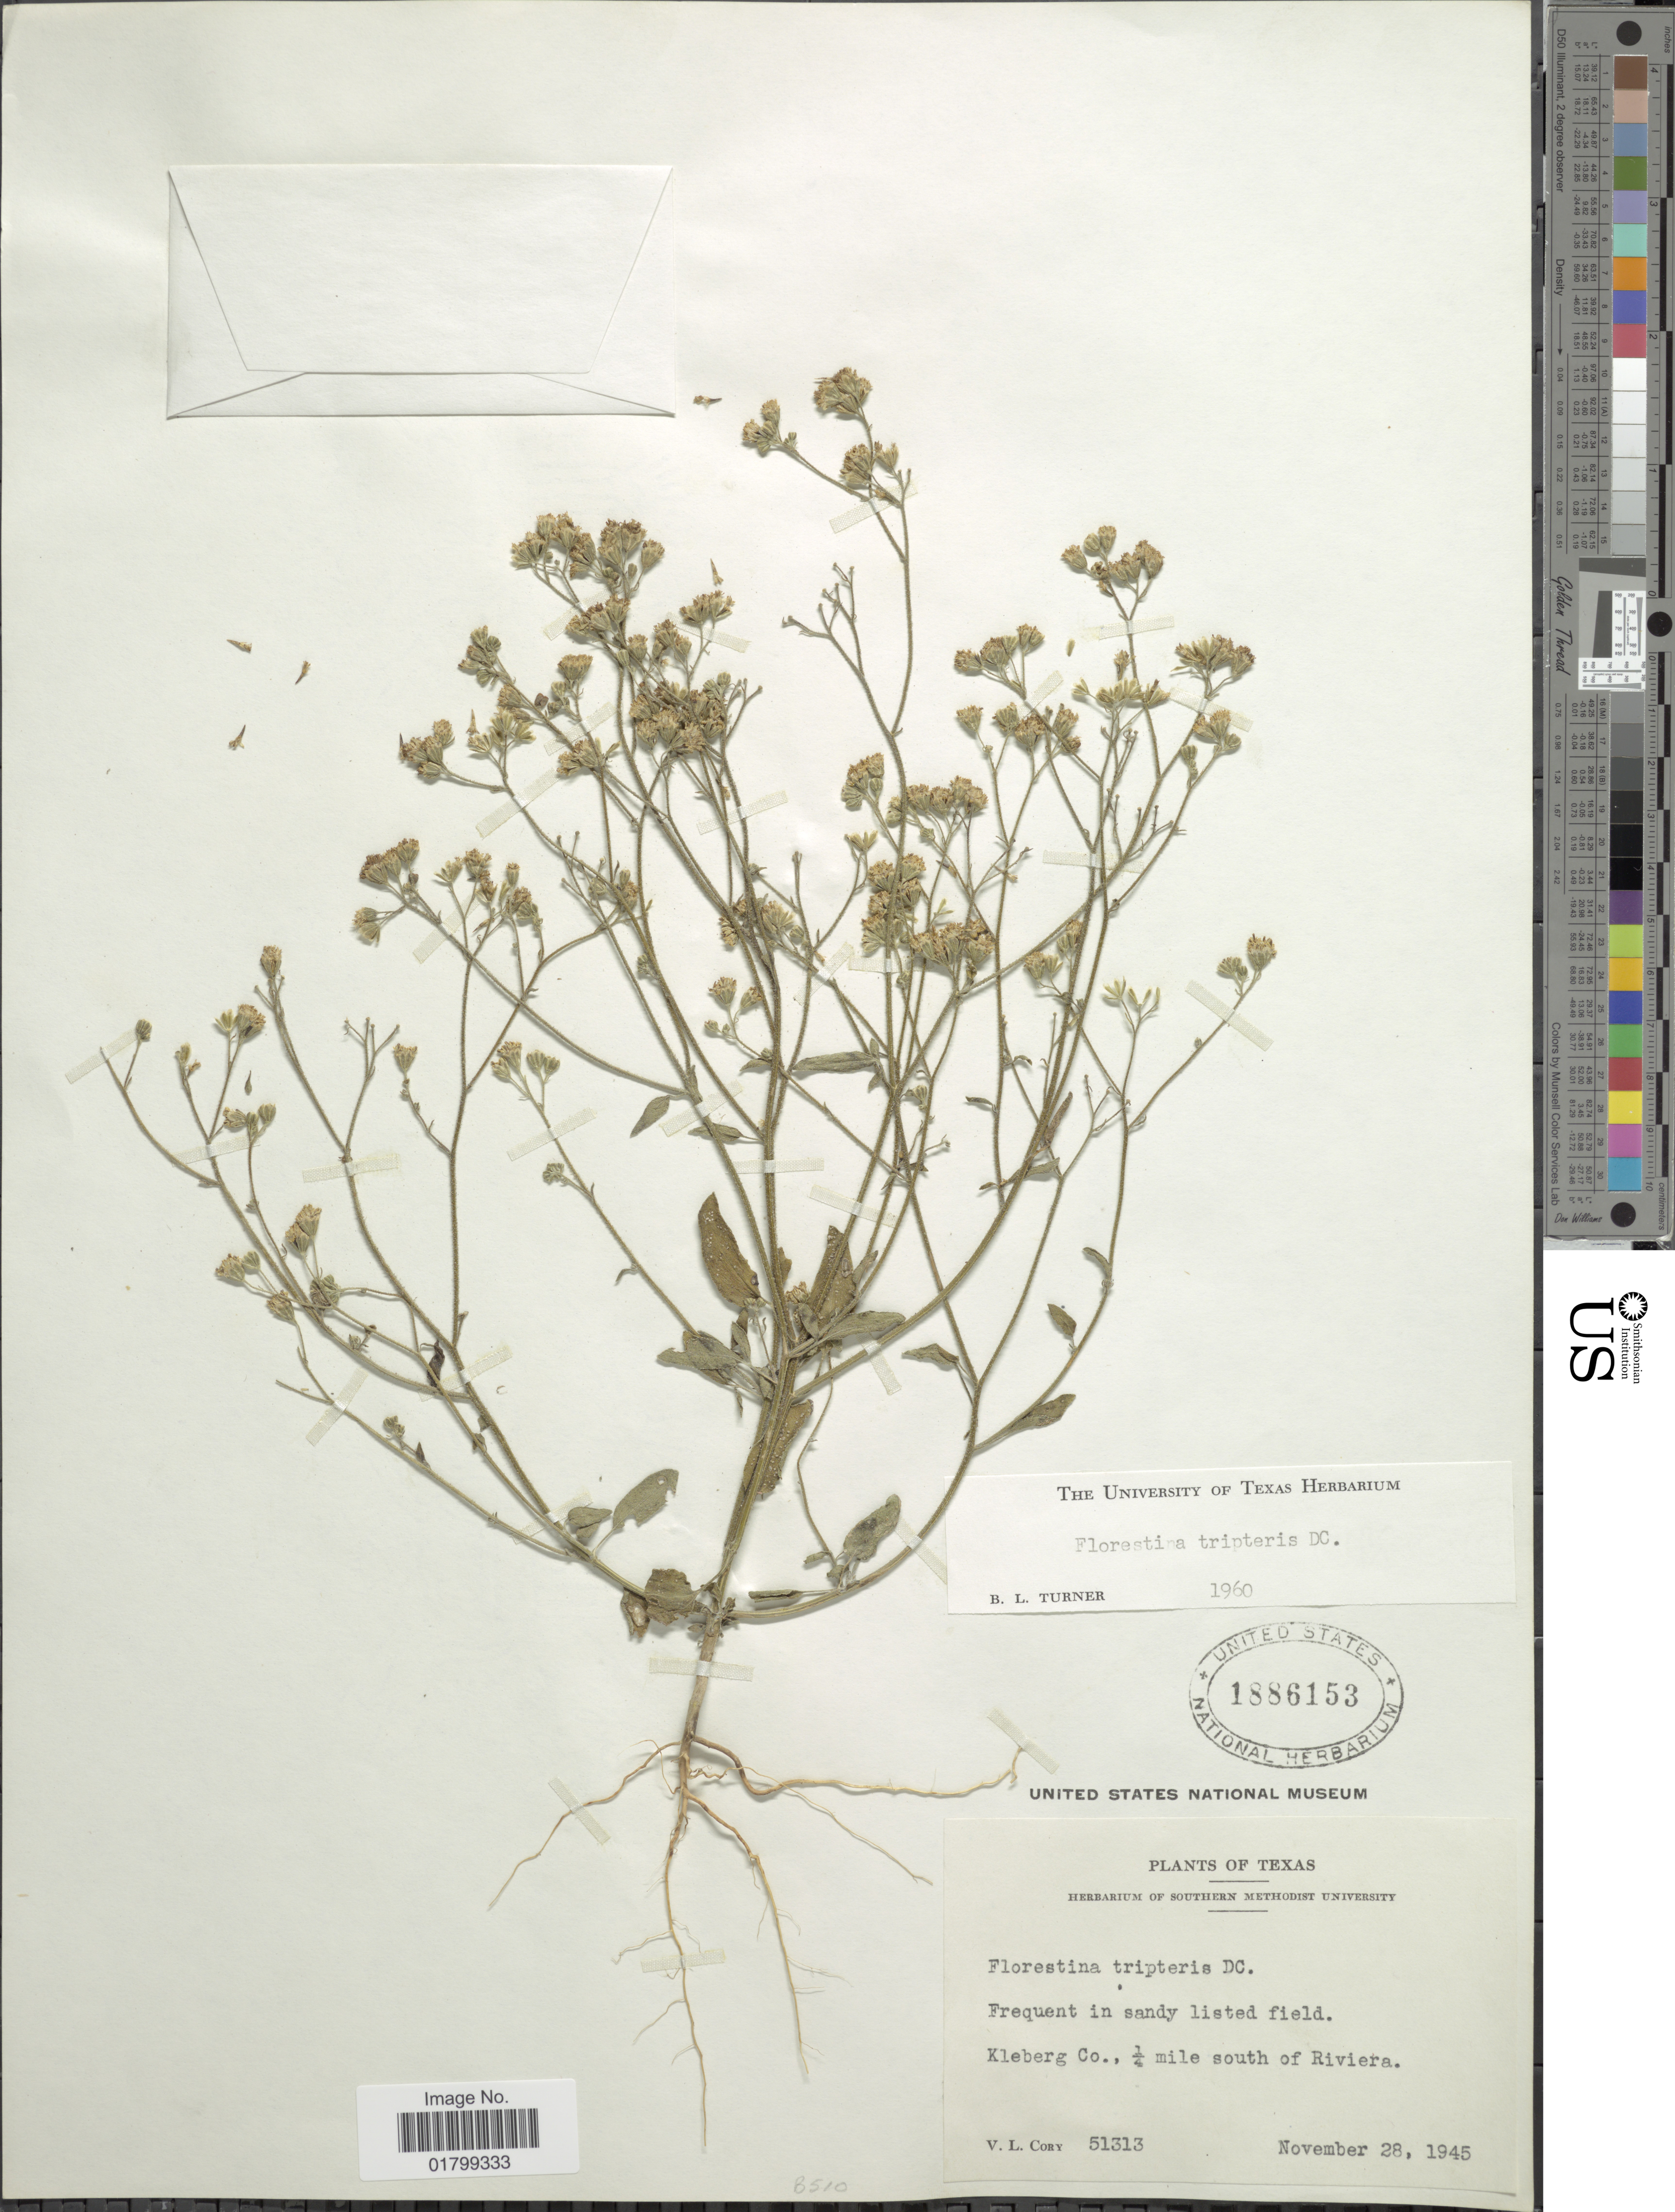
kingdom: Plantae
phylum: Tracheophyta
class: Magnoliopsida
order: Asterales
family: Asteraceae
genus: Florestina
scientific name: Florestina tripteris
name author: DC.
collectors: V. Cory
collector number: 51313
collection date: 1945-11-28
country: United States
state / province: Texas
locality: Kleberg Co., ¼ mile south of Riviera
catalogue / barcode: US 1886153